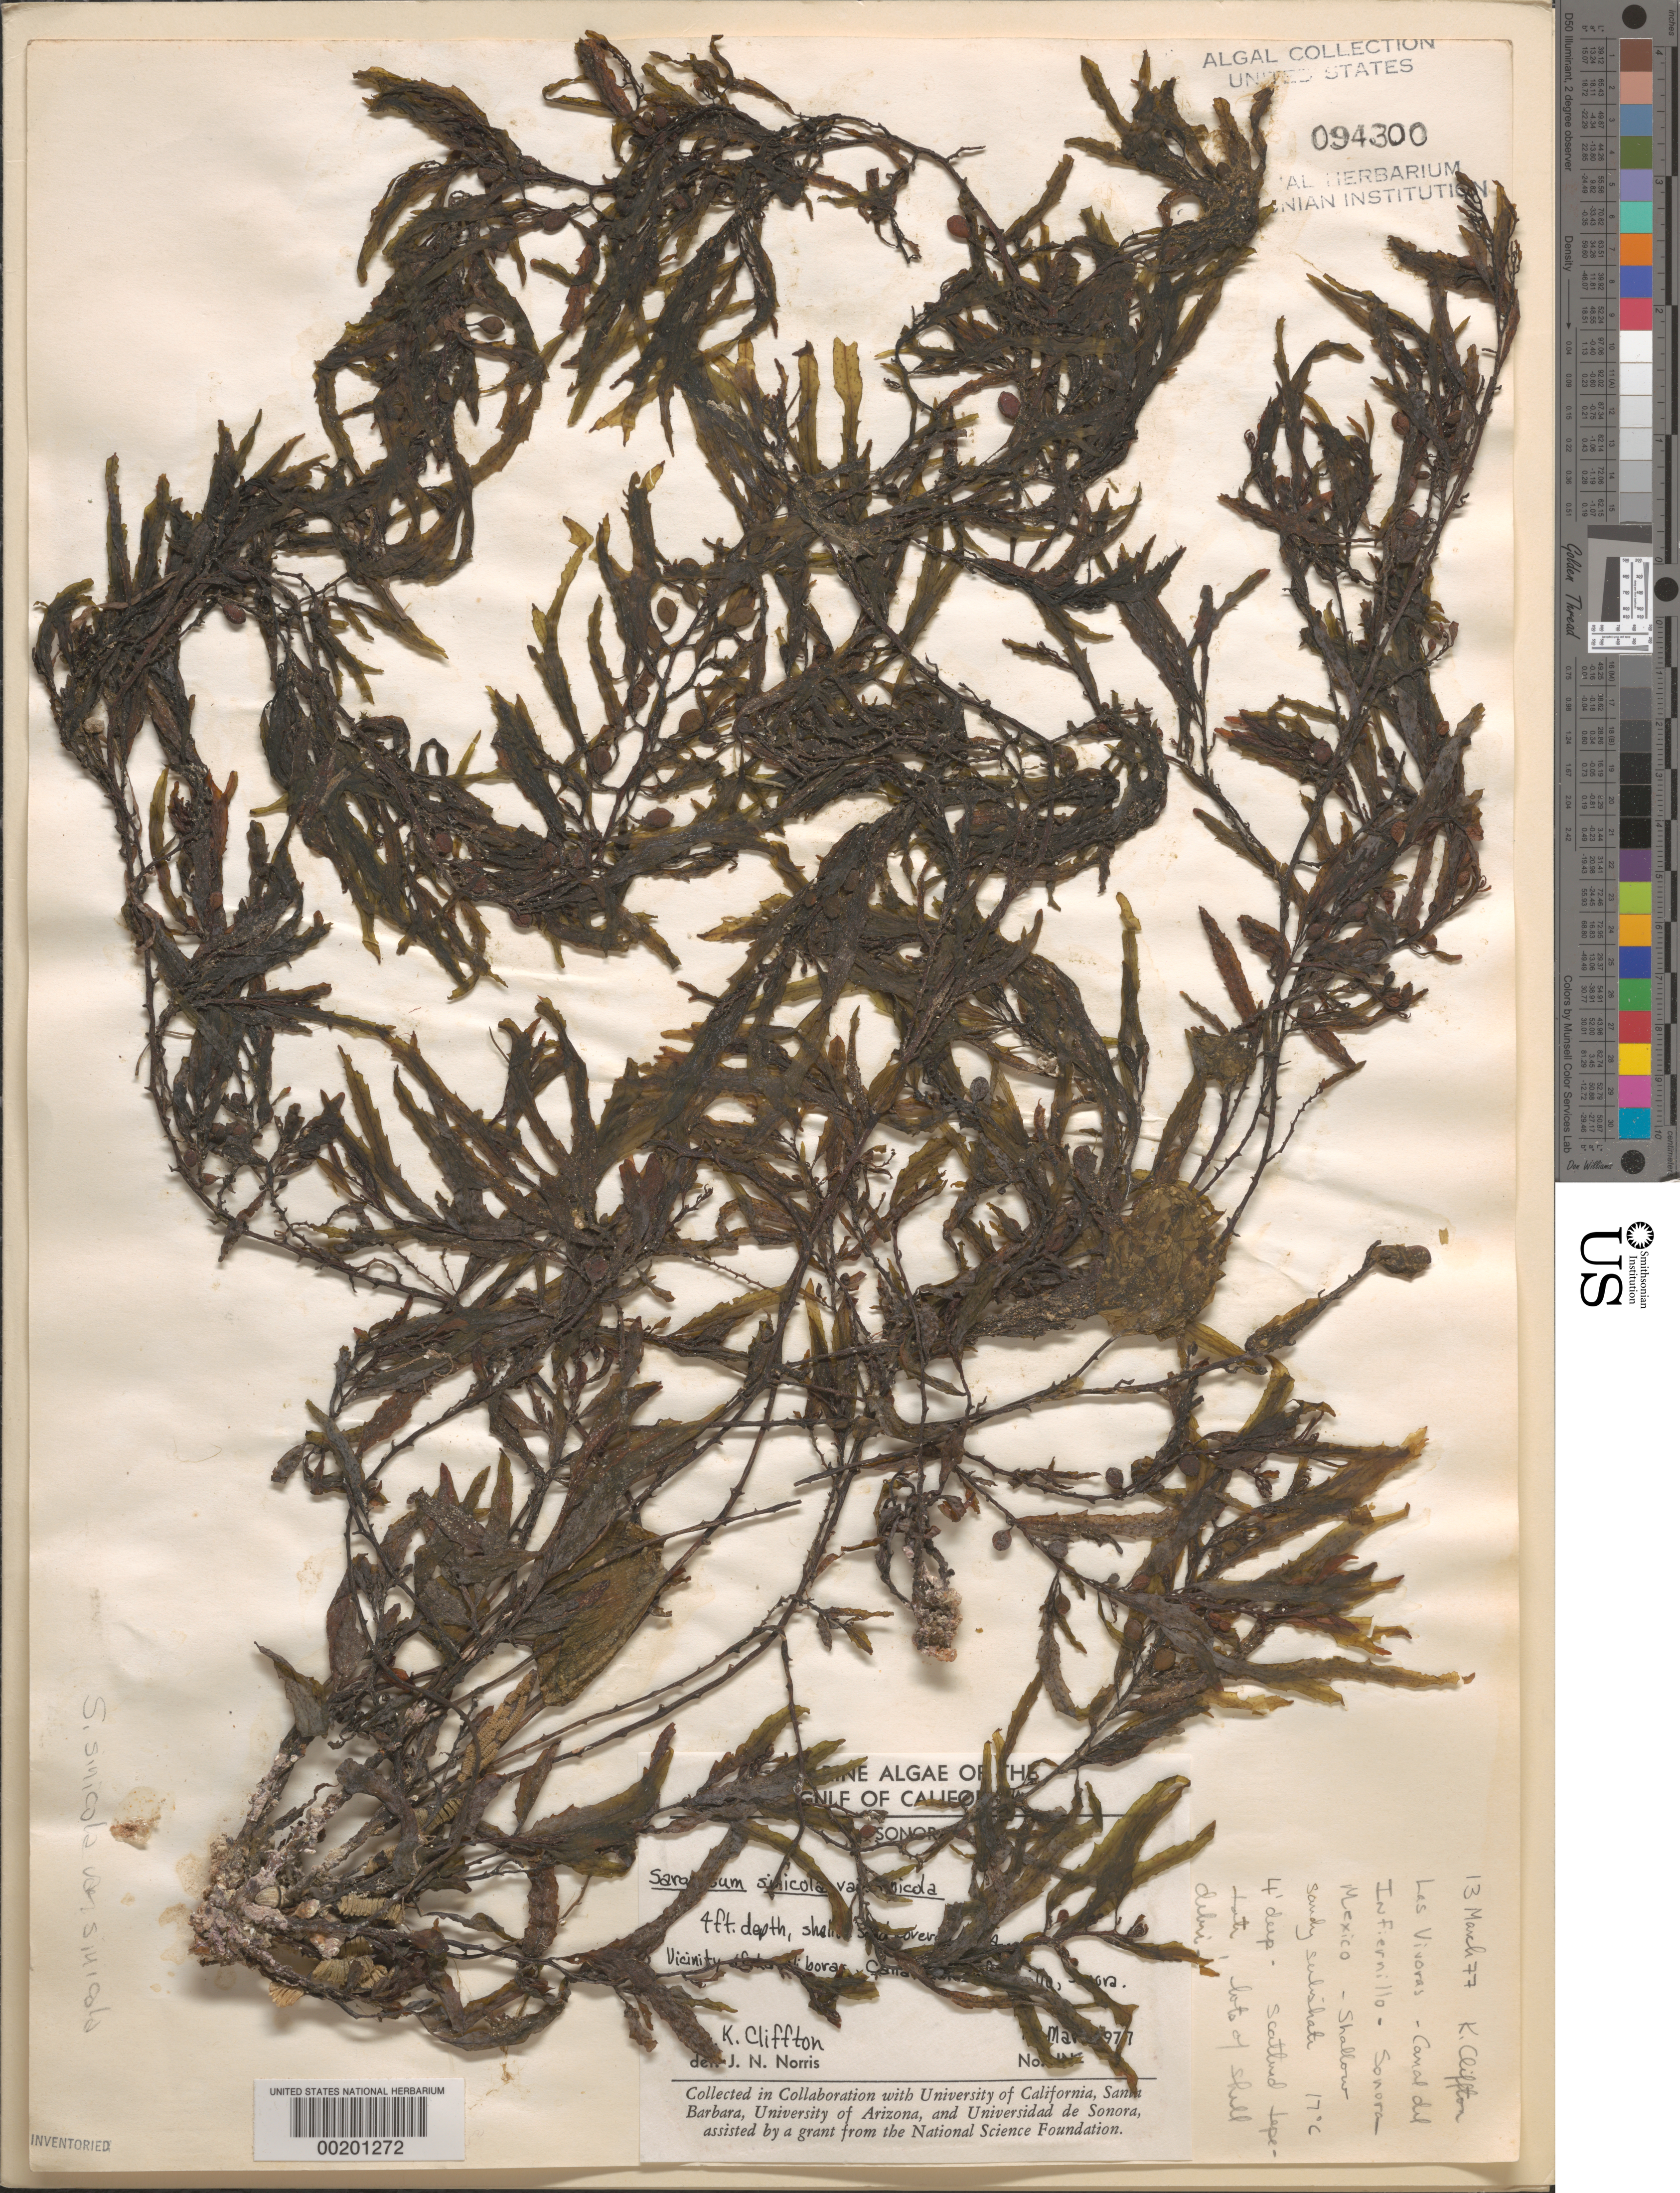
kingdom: Chromista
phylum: Ochrophyta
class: Phaeophyceae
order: Fucales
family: Sargassaceae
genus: Sargassum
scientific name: Sargassum sinicola var. sinicola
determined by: Norris, James N.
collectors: K. Cliffton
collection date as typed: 13 Mar 1977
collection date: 1977-03-13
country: Mexico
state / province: Sonora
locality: Las viboras area, canal del infiernillo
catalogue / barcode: US 94300